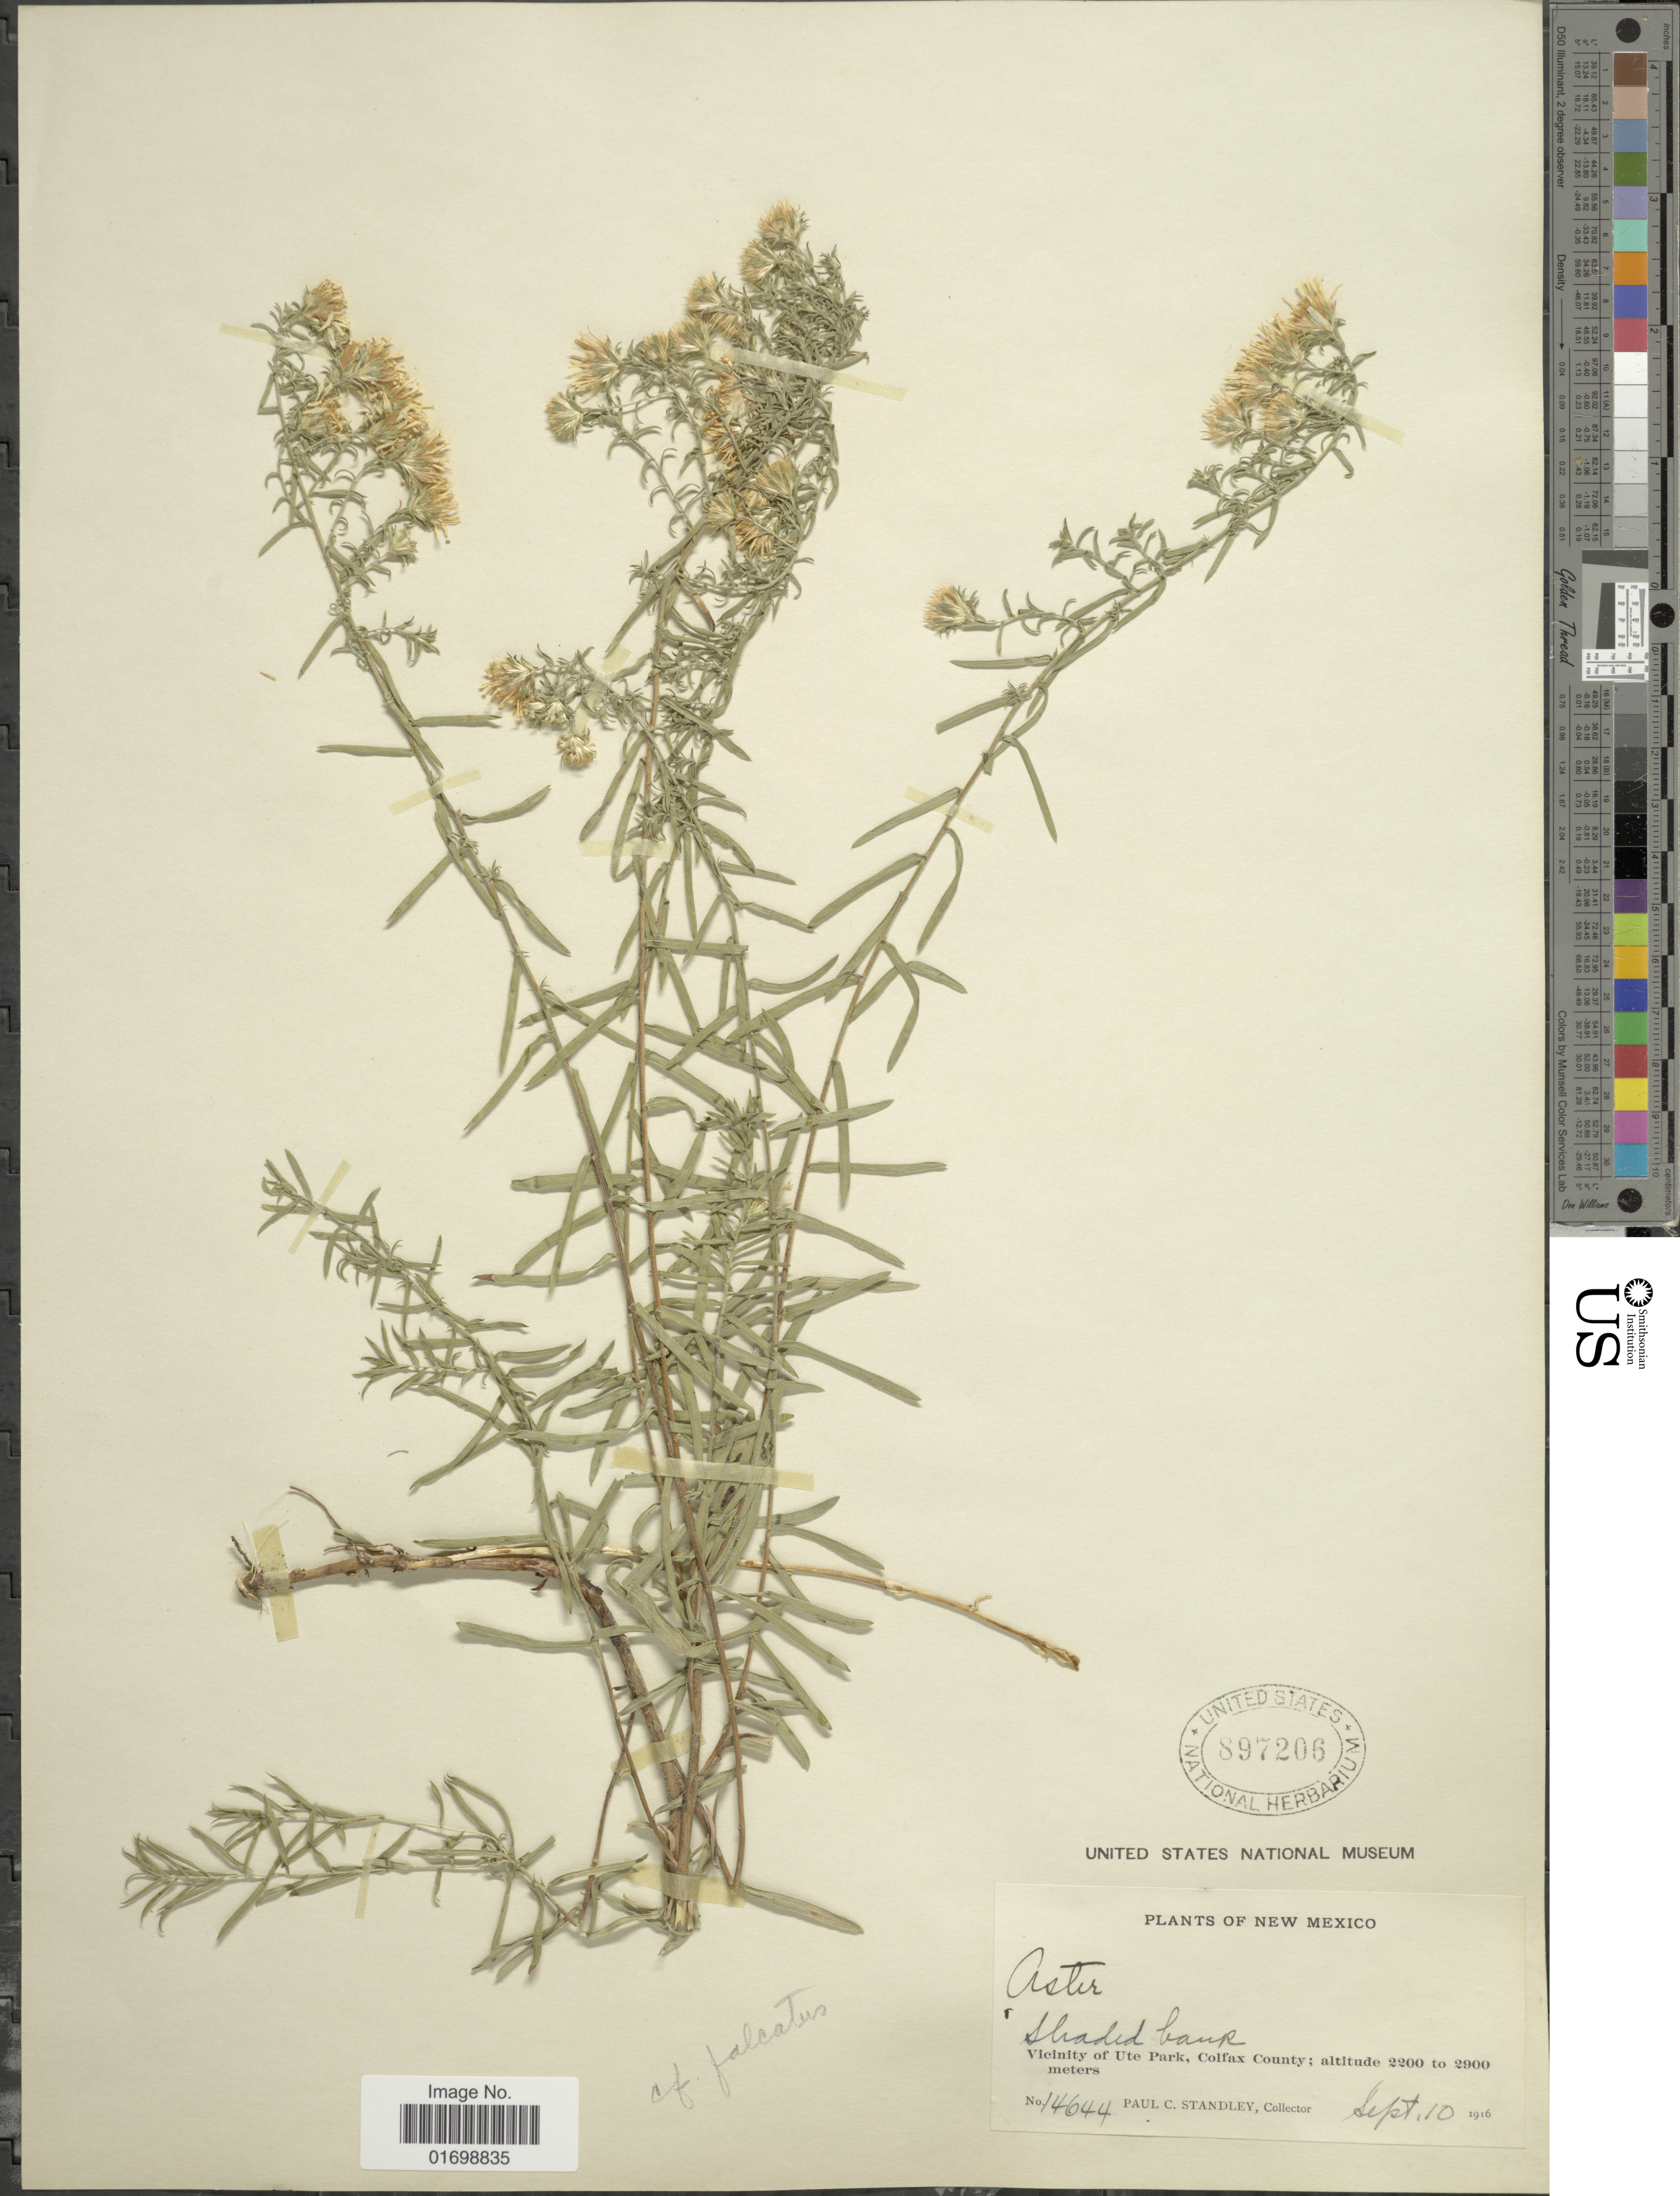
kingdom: Plantae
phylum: Tracheophyta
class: Magnoliopsida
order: Asterales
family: Asteraceae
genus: Symphyotrichum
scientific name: Symphyotrichum ericoides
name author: (L.) G.L. Nesom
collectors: P. C. Standley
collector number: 14644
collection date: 1916-09-10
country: United States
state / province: New Mexico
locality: Shaded bank, vicinity of Ute Park, Colfax County.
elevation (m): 2200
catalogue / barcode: US 897206